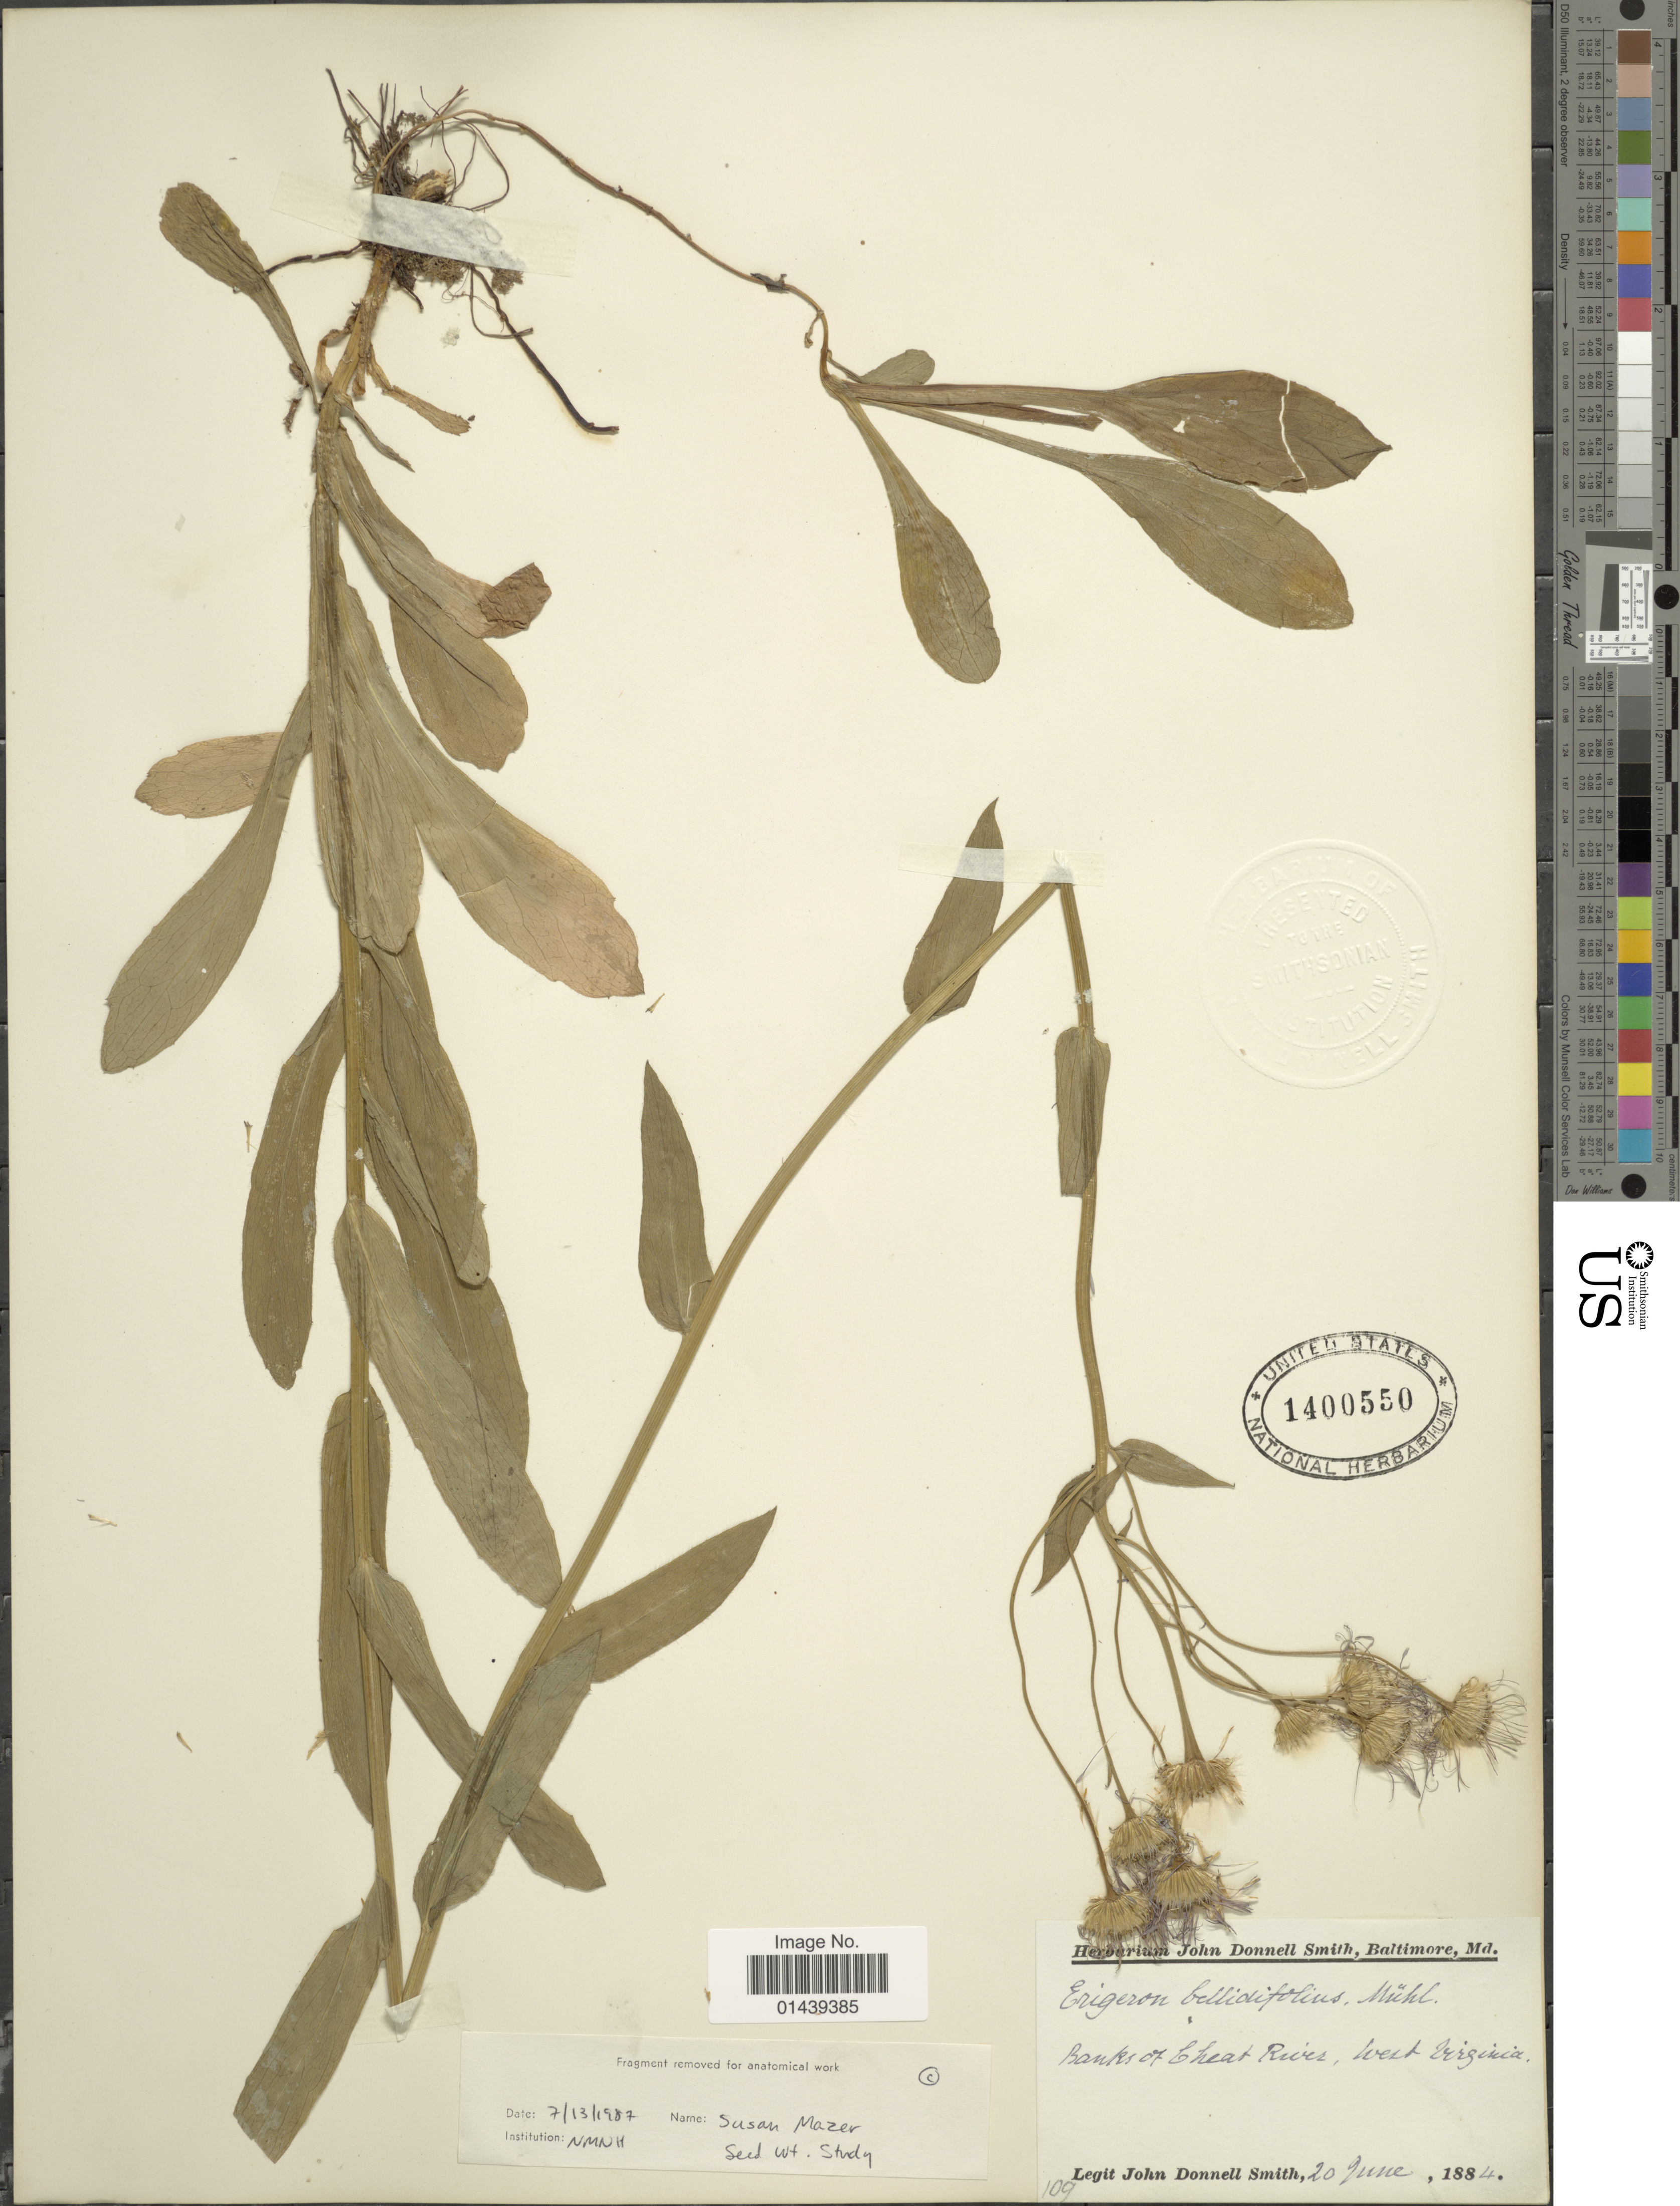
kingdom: Plantae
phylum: Tracheophyta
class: Magnoliopsida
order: Asterales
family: Asteraceae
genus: Erigeron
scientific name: Erigeron pulchellus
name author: Michx.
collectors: J. Donnell Smith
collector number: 109?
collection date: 1884-06-20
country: United States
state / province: West Virginia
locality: Banks of Cheat River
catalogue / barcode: US 1400550